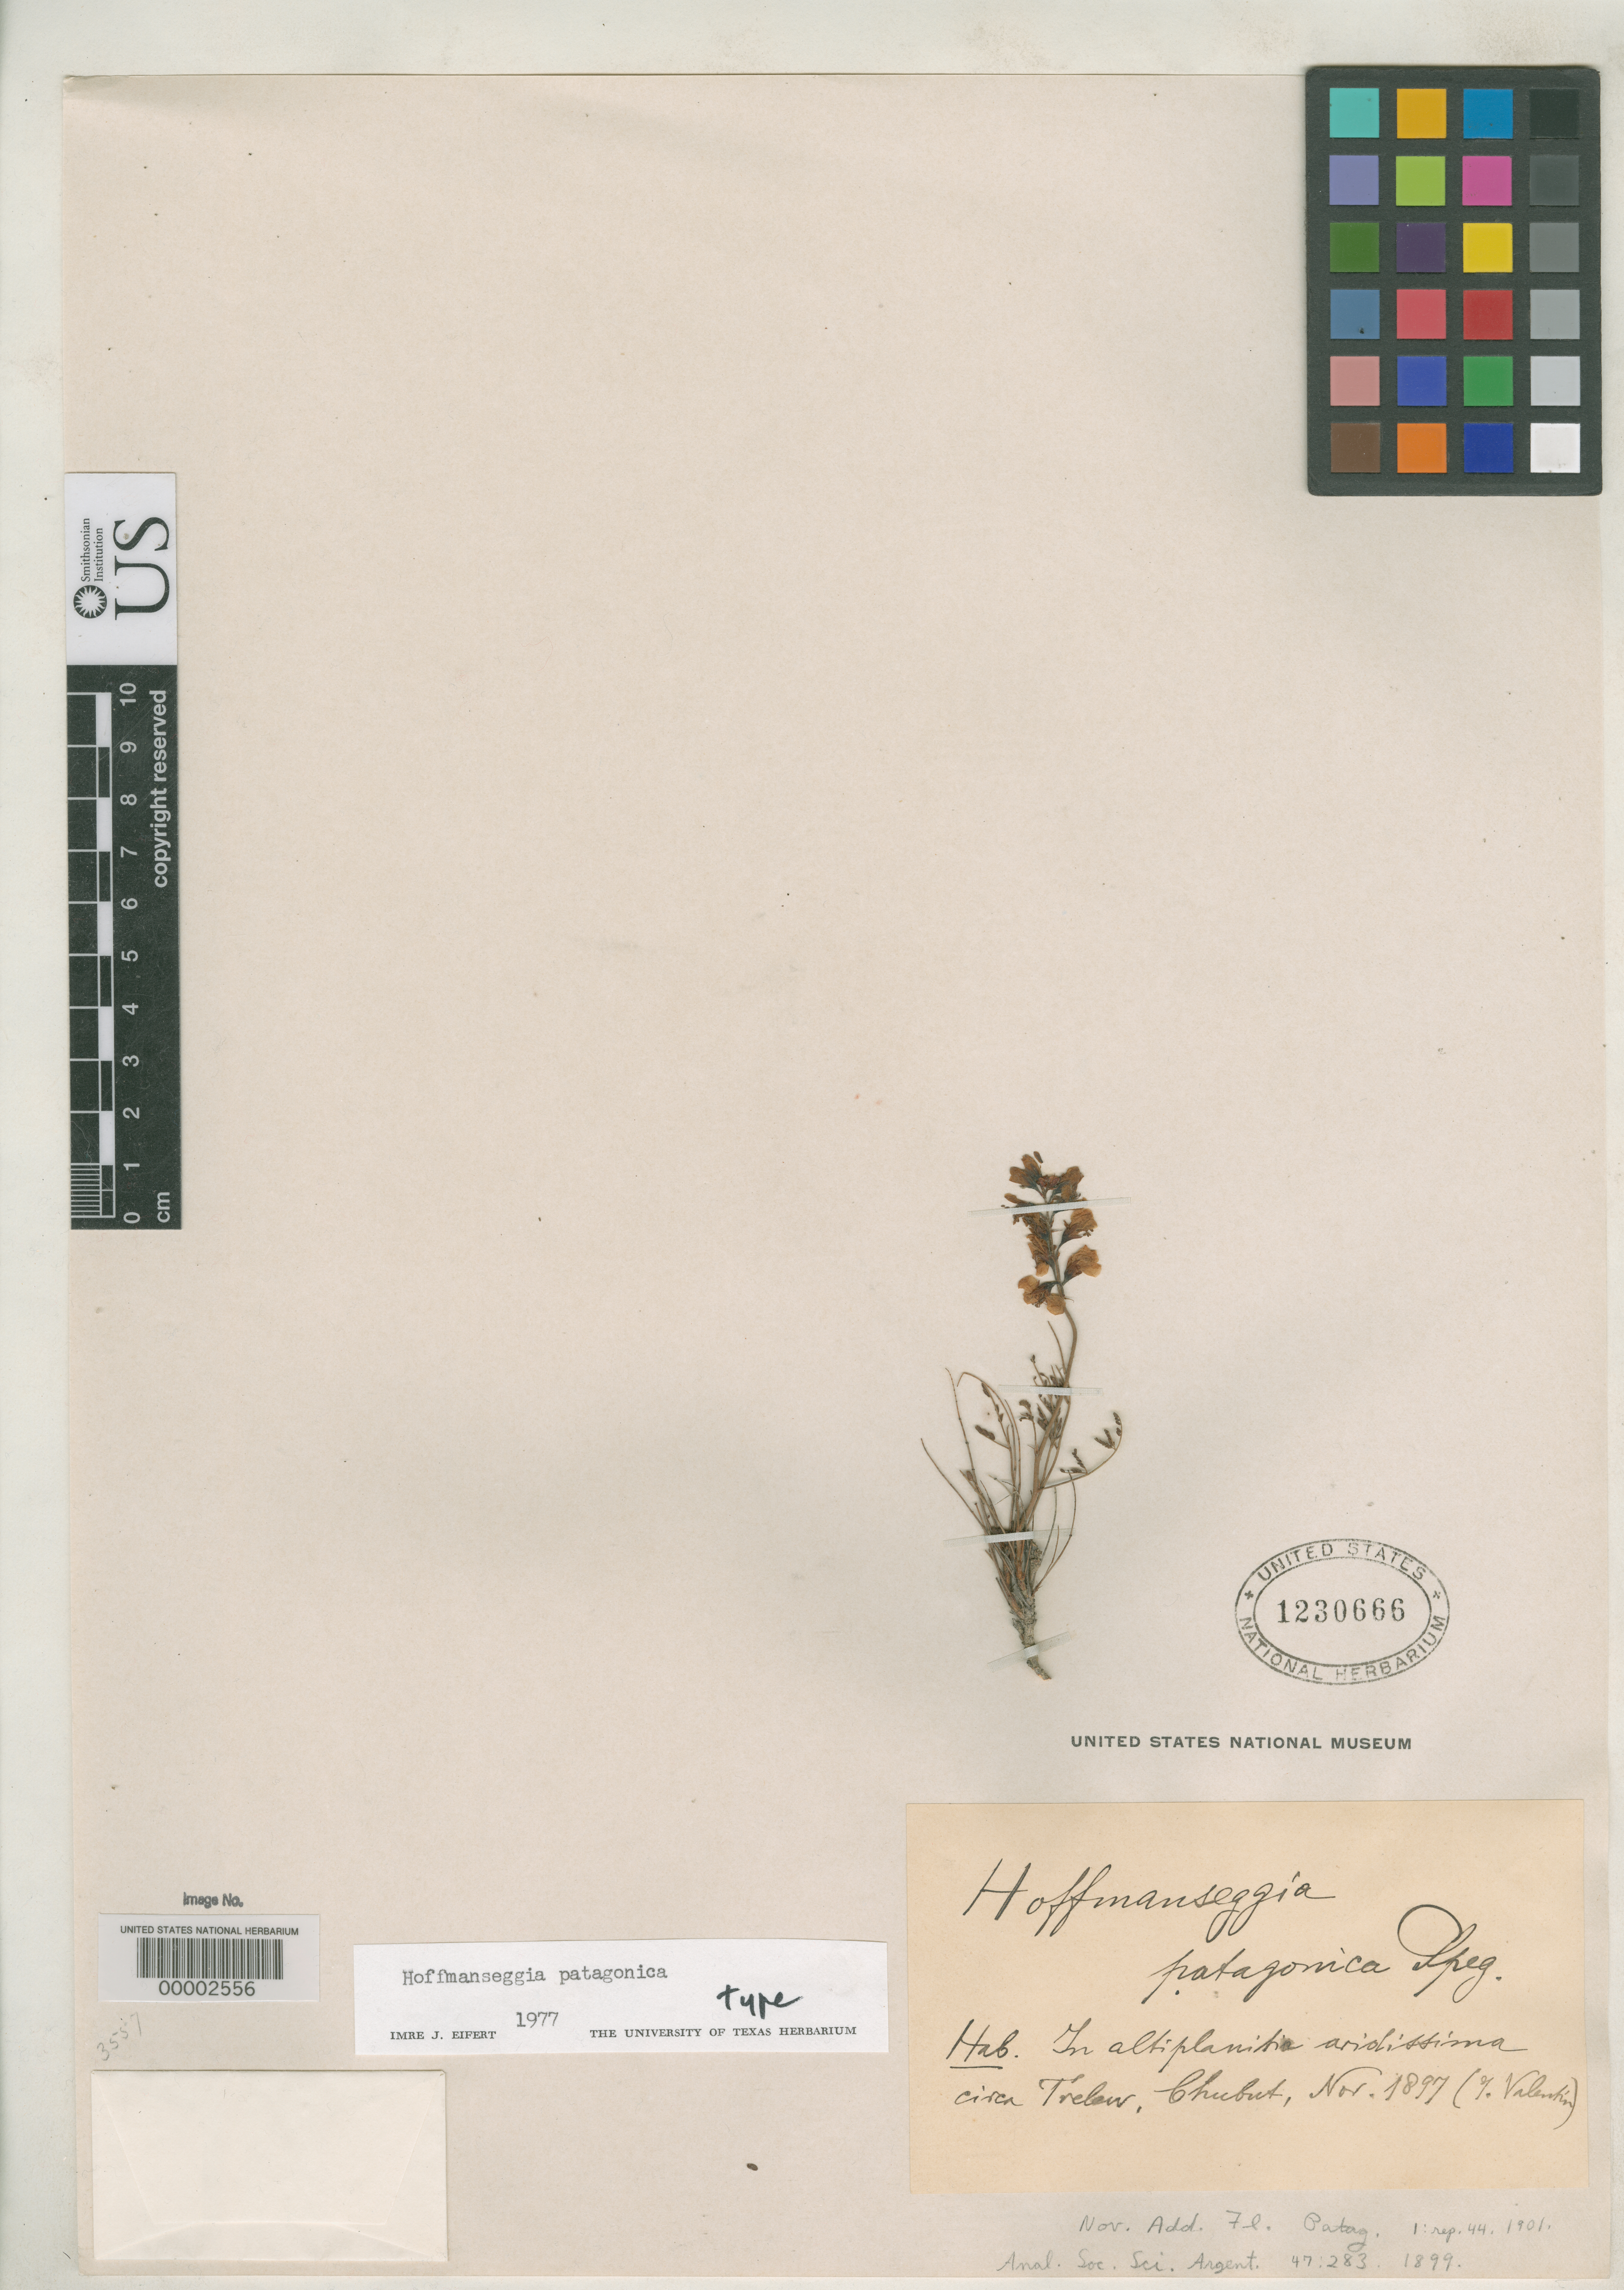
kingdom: Plantae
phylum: Tracheophyta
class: Magnoliopsida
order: Fabales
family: Fabaceae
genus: Hoffmannseggia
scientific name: Hoffmannseggia patagonica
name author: Speg.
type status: Isotype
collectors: I. Valentin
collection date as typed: Nov 1897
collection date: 1897-11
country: Argentina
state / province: Chubut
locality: Near Trelew.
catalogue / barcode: US 1230666